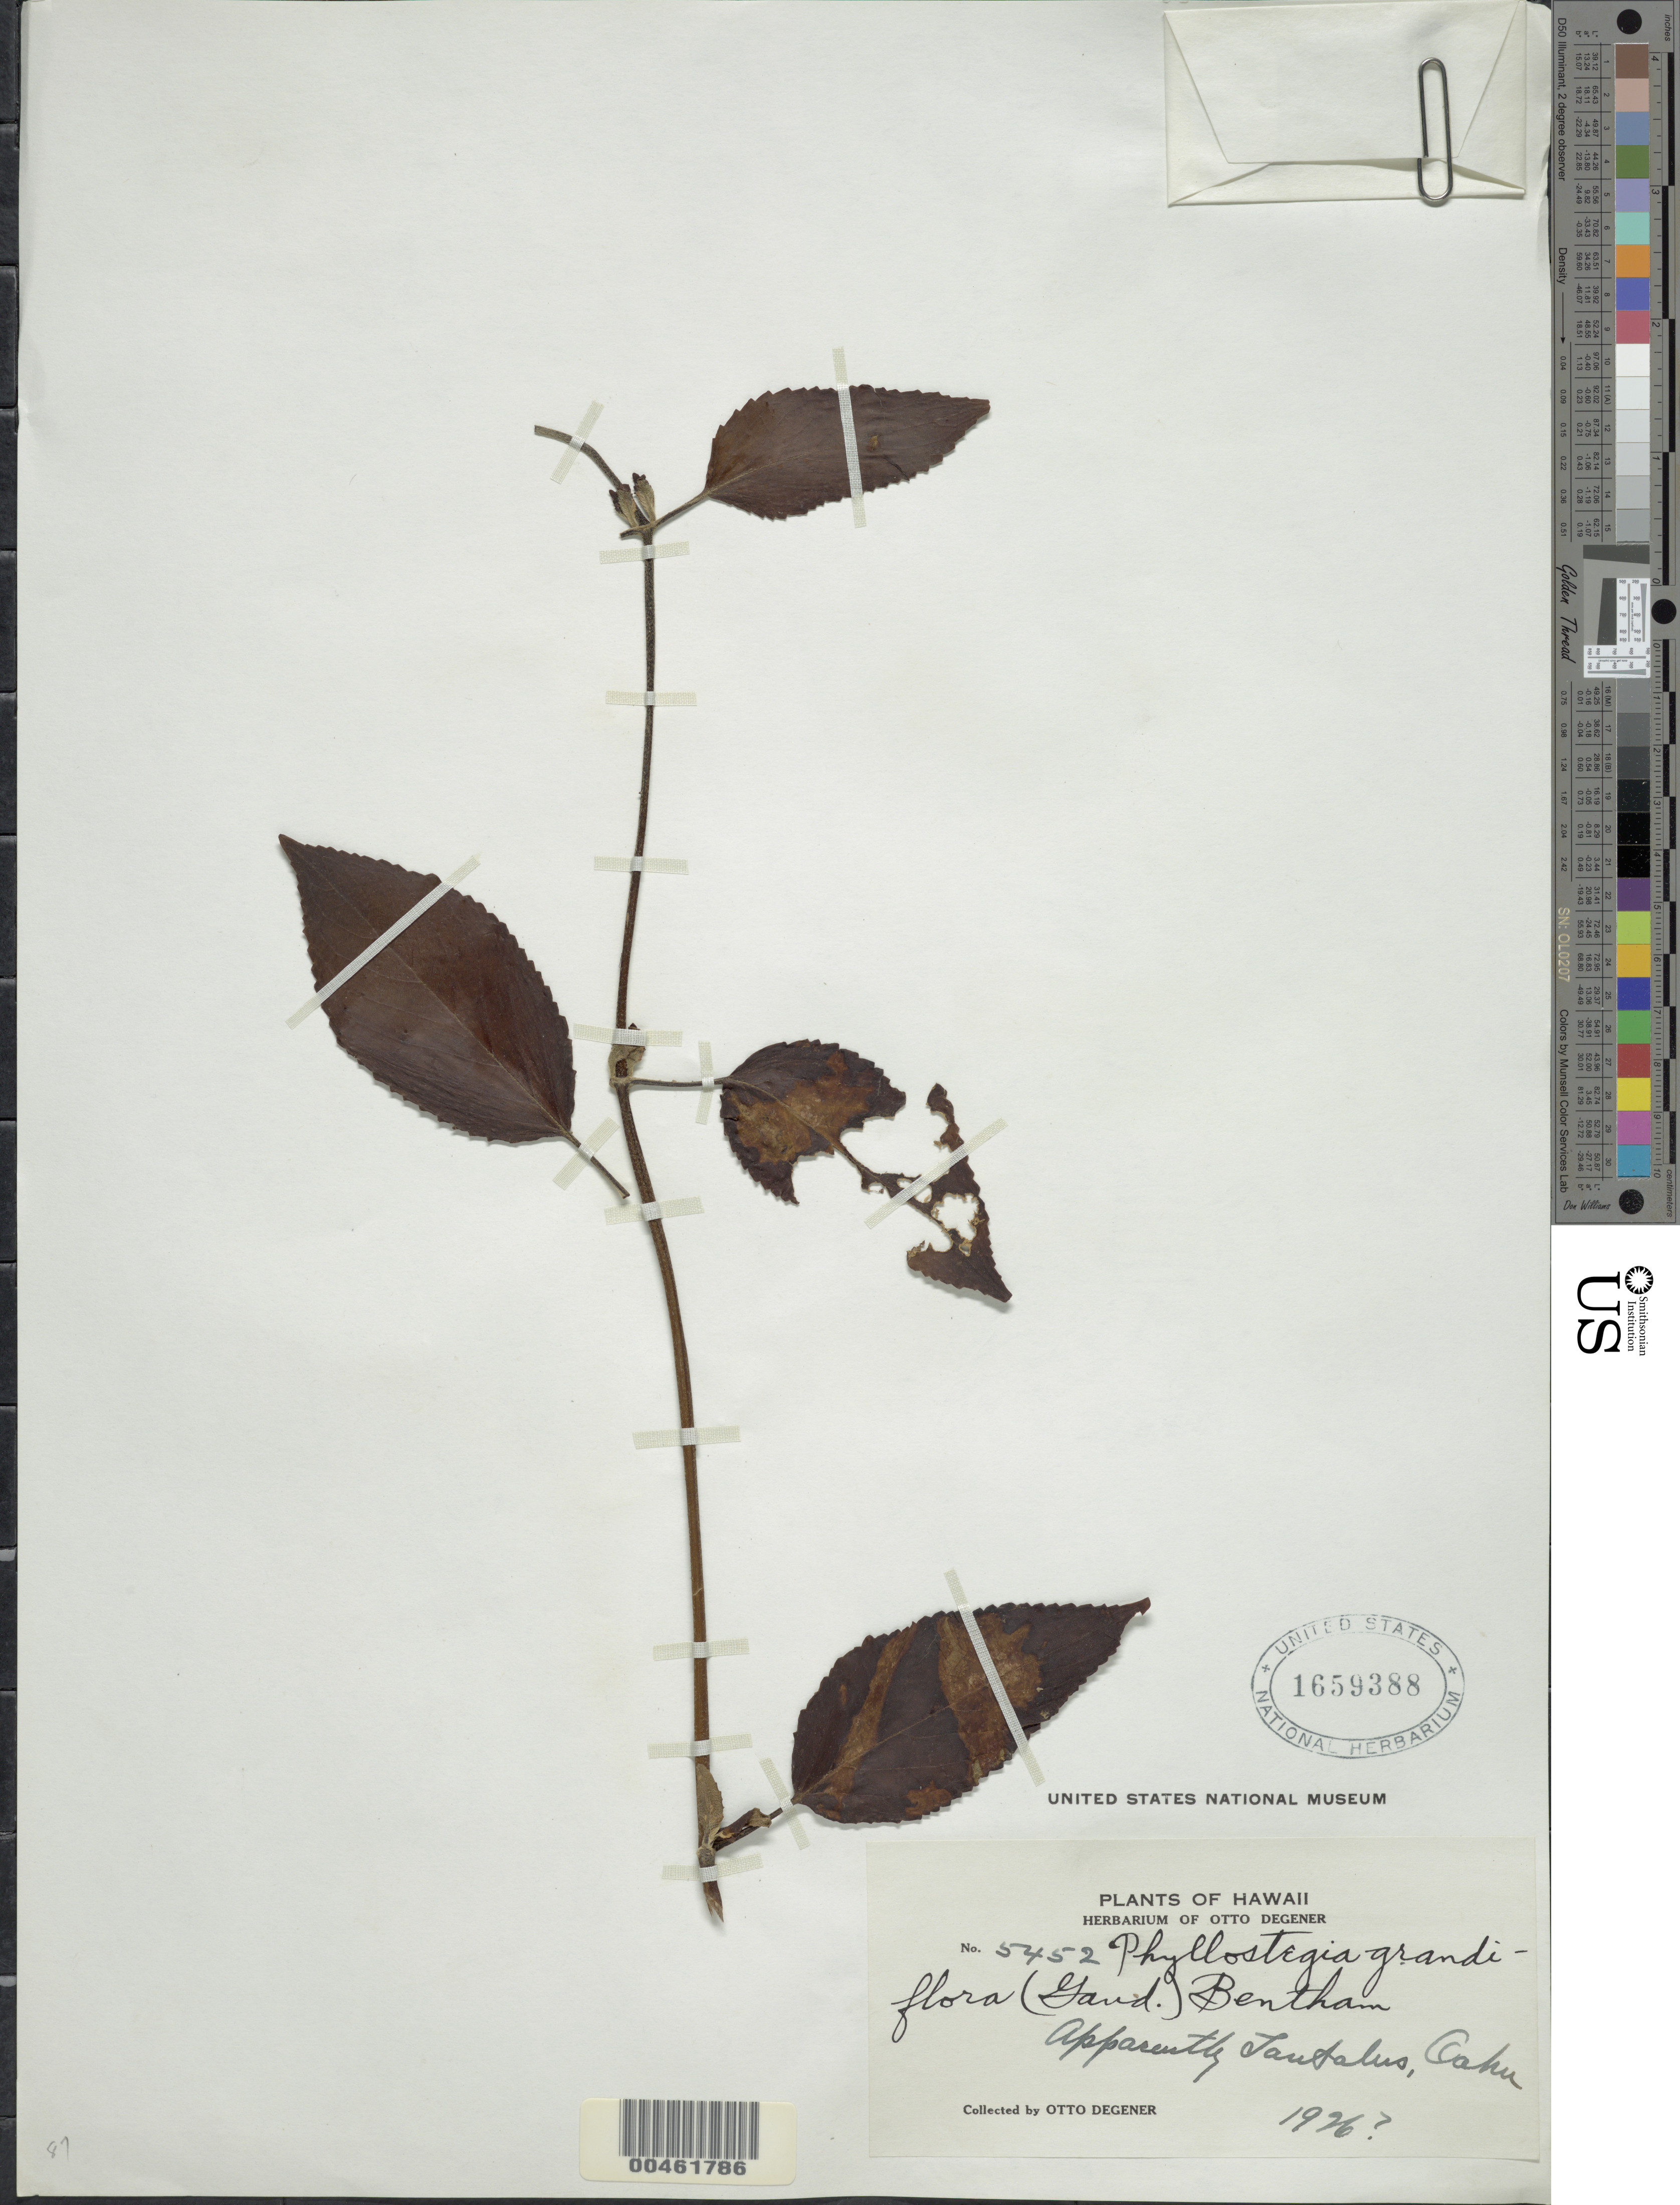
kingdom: Plantae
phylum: Tracheophyta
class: Magnoliopsida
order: Lamiales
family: Lamiaceae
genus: Phyllostegia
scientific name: Phyllostegia grandiflora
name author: (Gaudich.) Benth.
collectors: O. Degener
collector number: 5452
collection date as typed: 1926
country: United States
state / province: Hawaii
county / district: Honolulu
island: Oahu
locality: Apparently Tantalus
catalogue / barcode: US 1659388